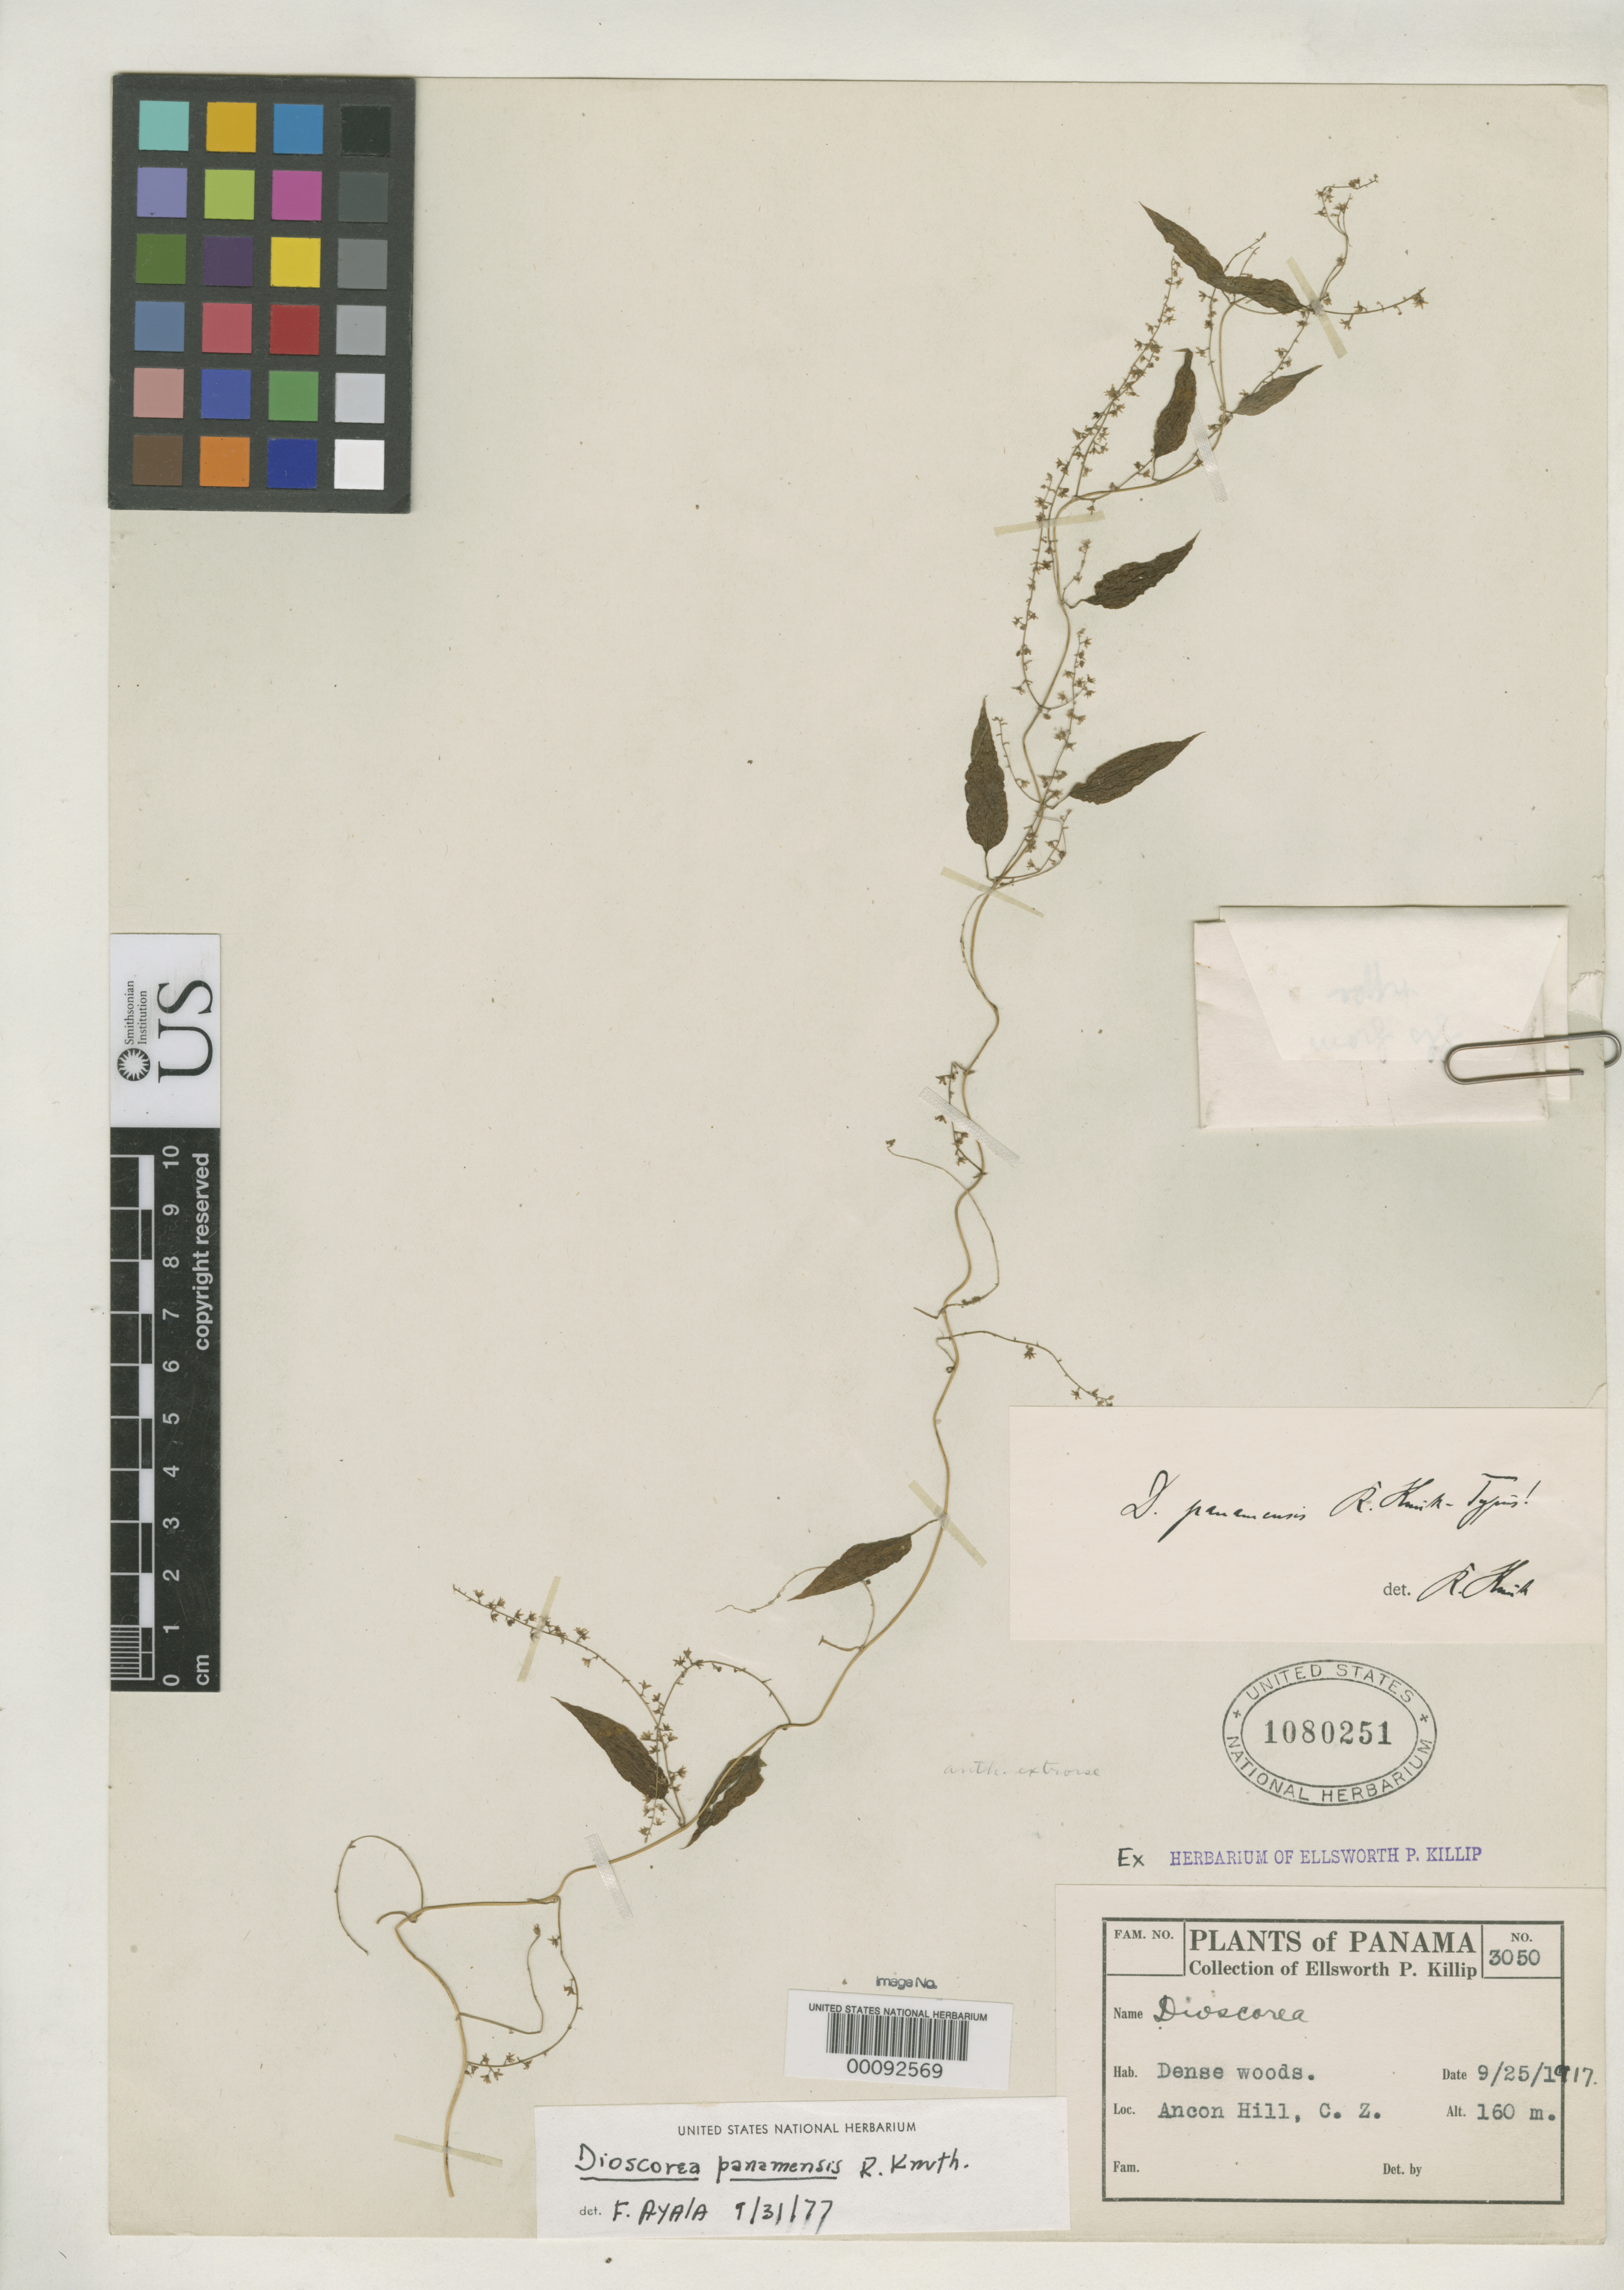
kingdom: Plantae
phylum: Tracheophyta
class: Liliopsida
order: Dioscoreales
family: Dioscoreaceae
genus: Dioscorea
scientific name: Dioscorea panamensis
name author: R. Knuth in Engl.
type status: Isotype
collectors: E. P. Killip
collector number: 3050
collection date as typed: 25 Sep 1917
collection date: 1917-09-25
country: Panama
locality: Ancon Hill.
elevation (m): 160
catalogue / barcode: US 1080251